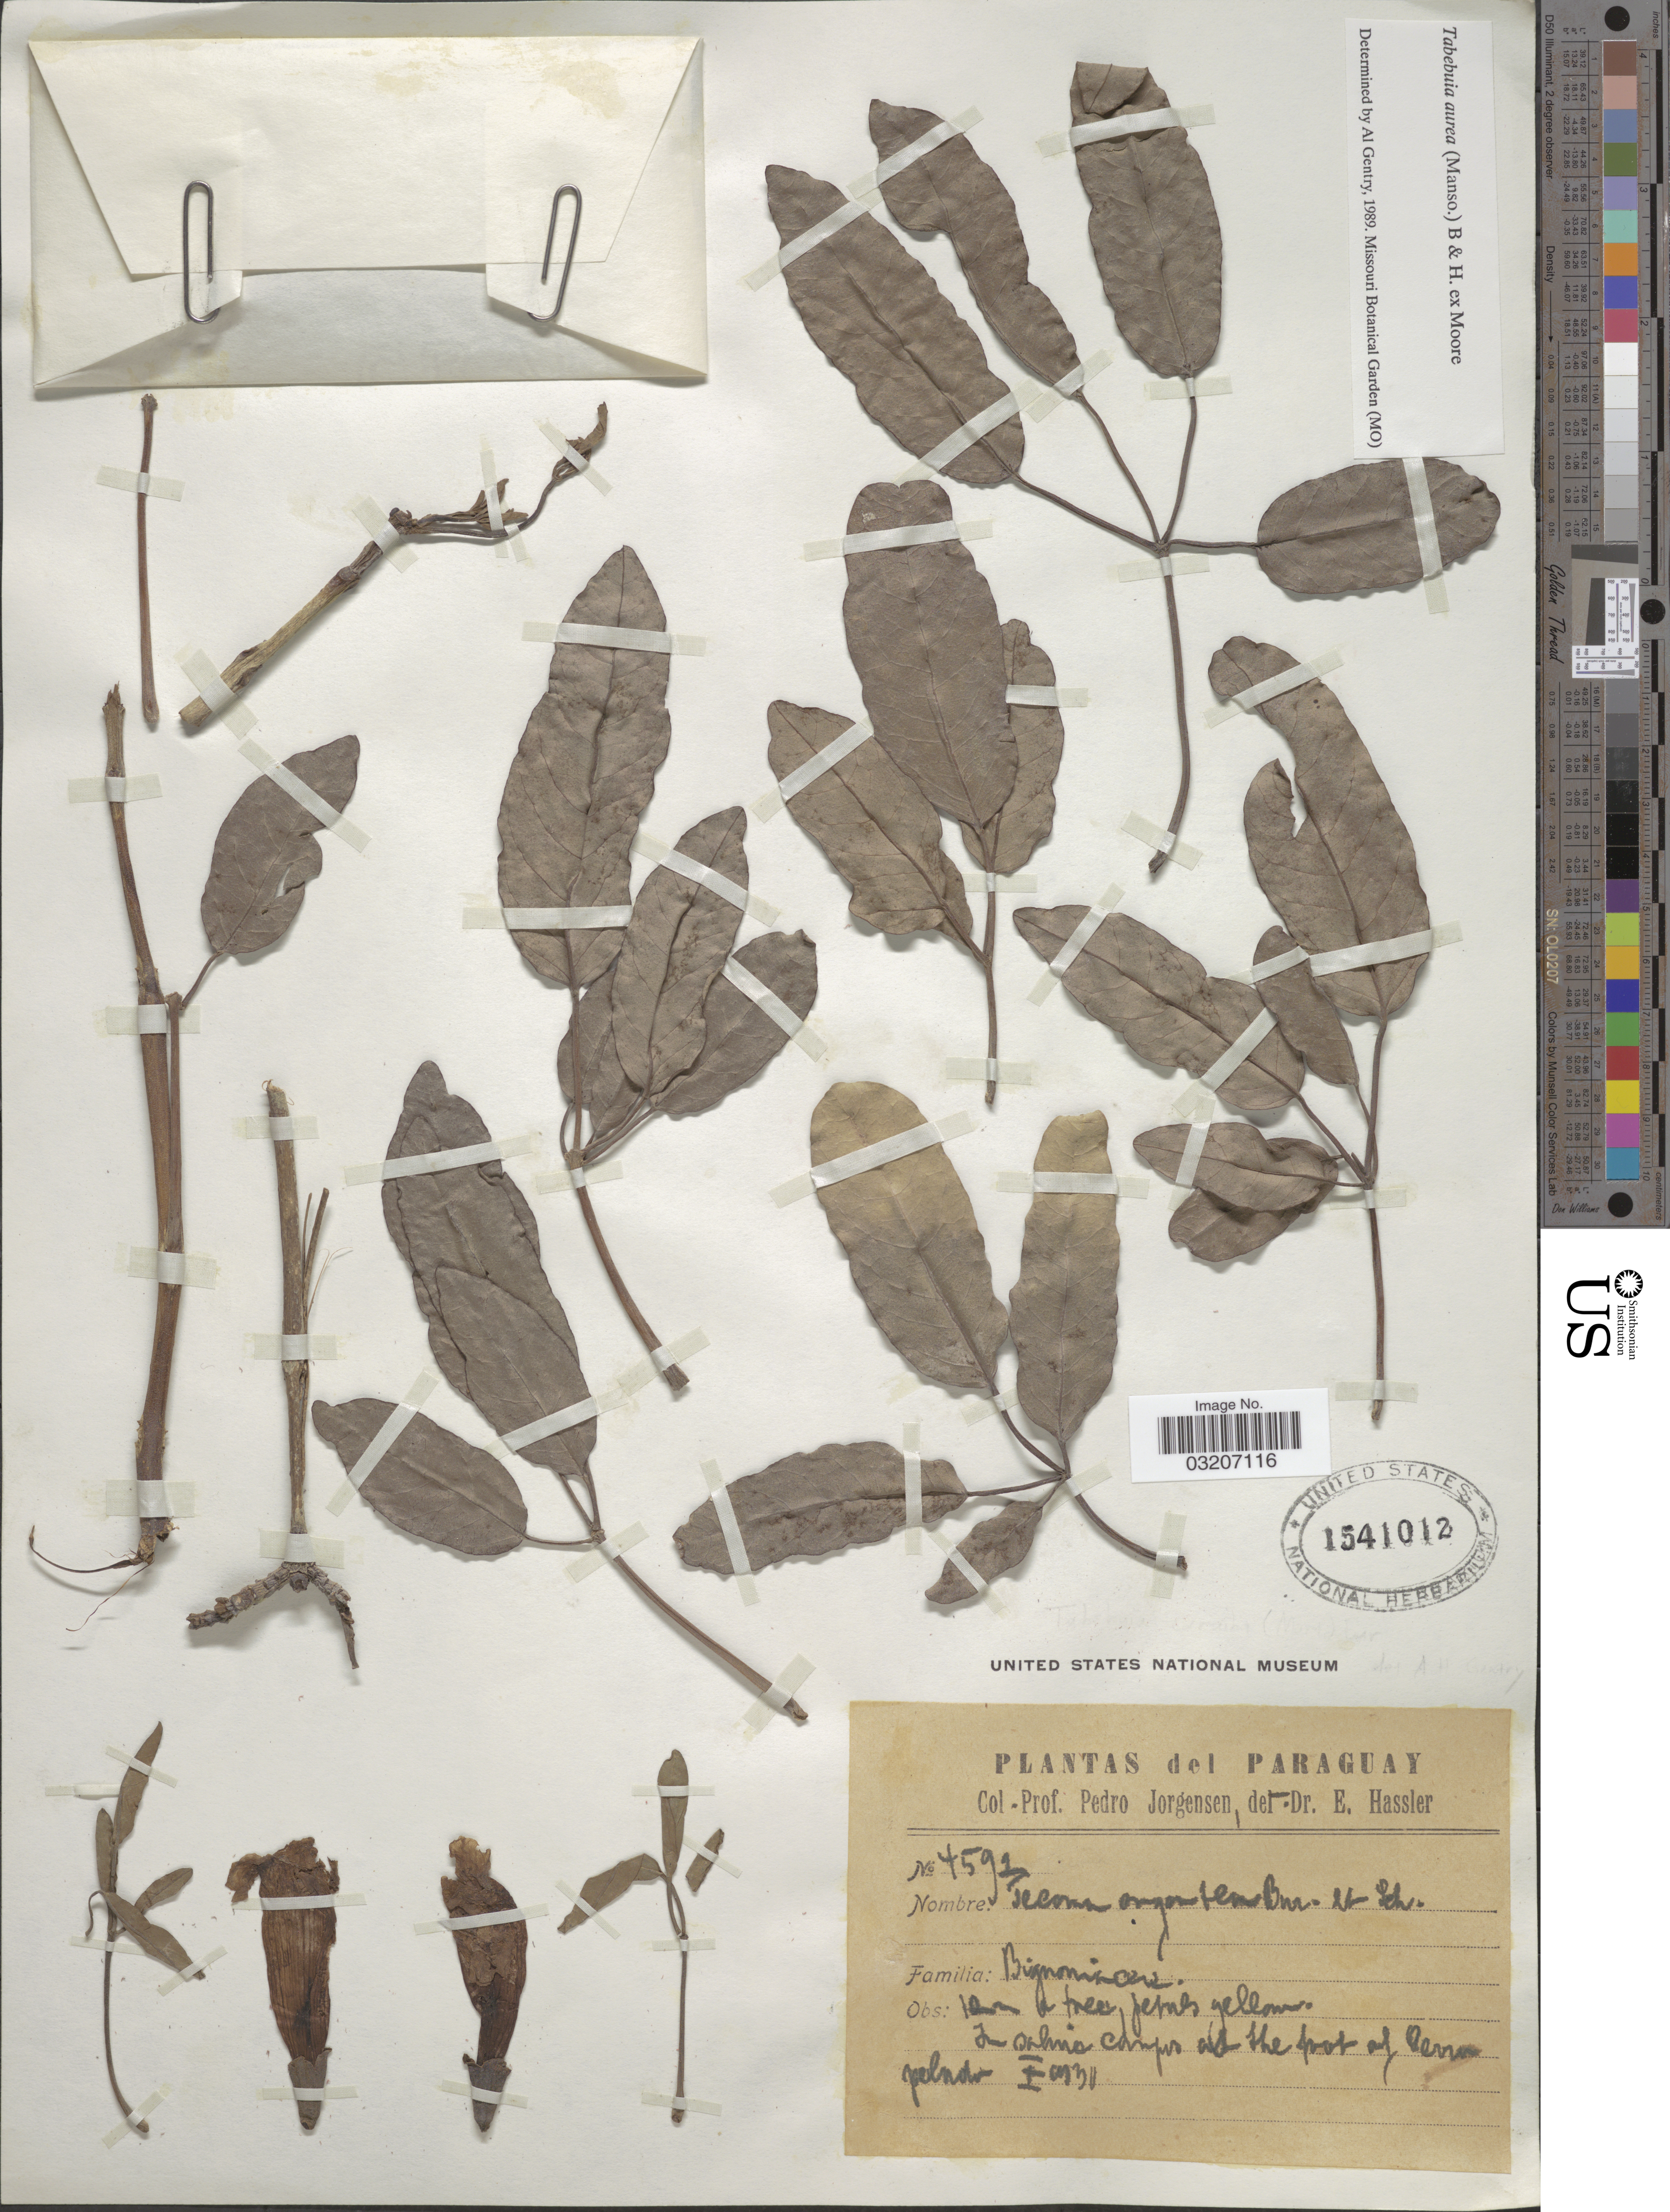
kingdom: Plantae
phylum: Tracheophyta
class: Magnoliopsida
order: Lamiales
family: Bignoniaceae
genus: Tabebuia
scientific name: Tabebuia aurea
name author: (Silva Manso) Benth. & Hook. f. ex S. Moore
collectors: P. Jörgensen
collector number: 4592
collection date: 1930-10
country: Paraguay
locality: Foot of Cerro Pelado.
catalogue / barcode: US 1541012